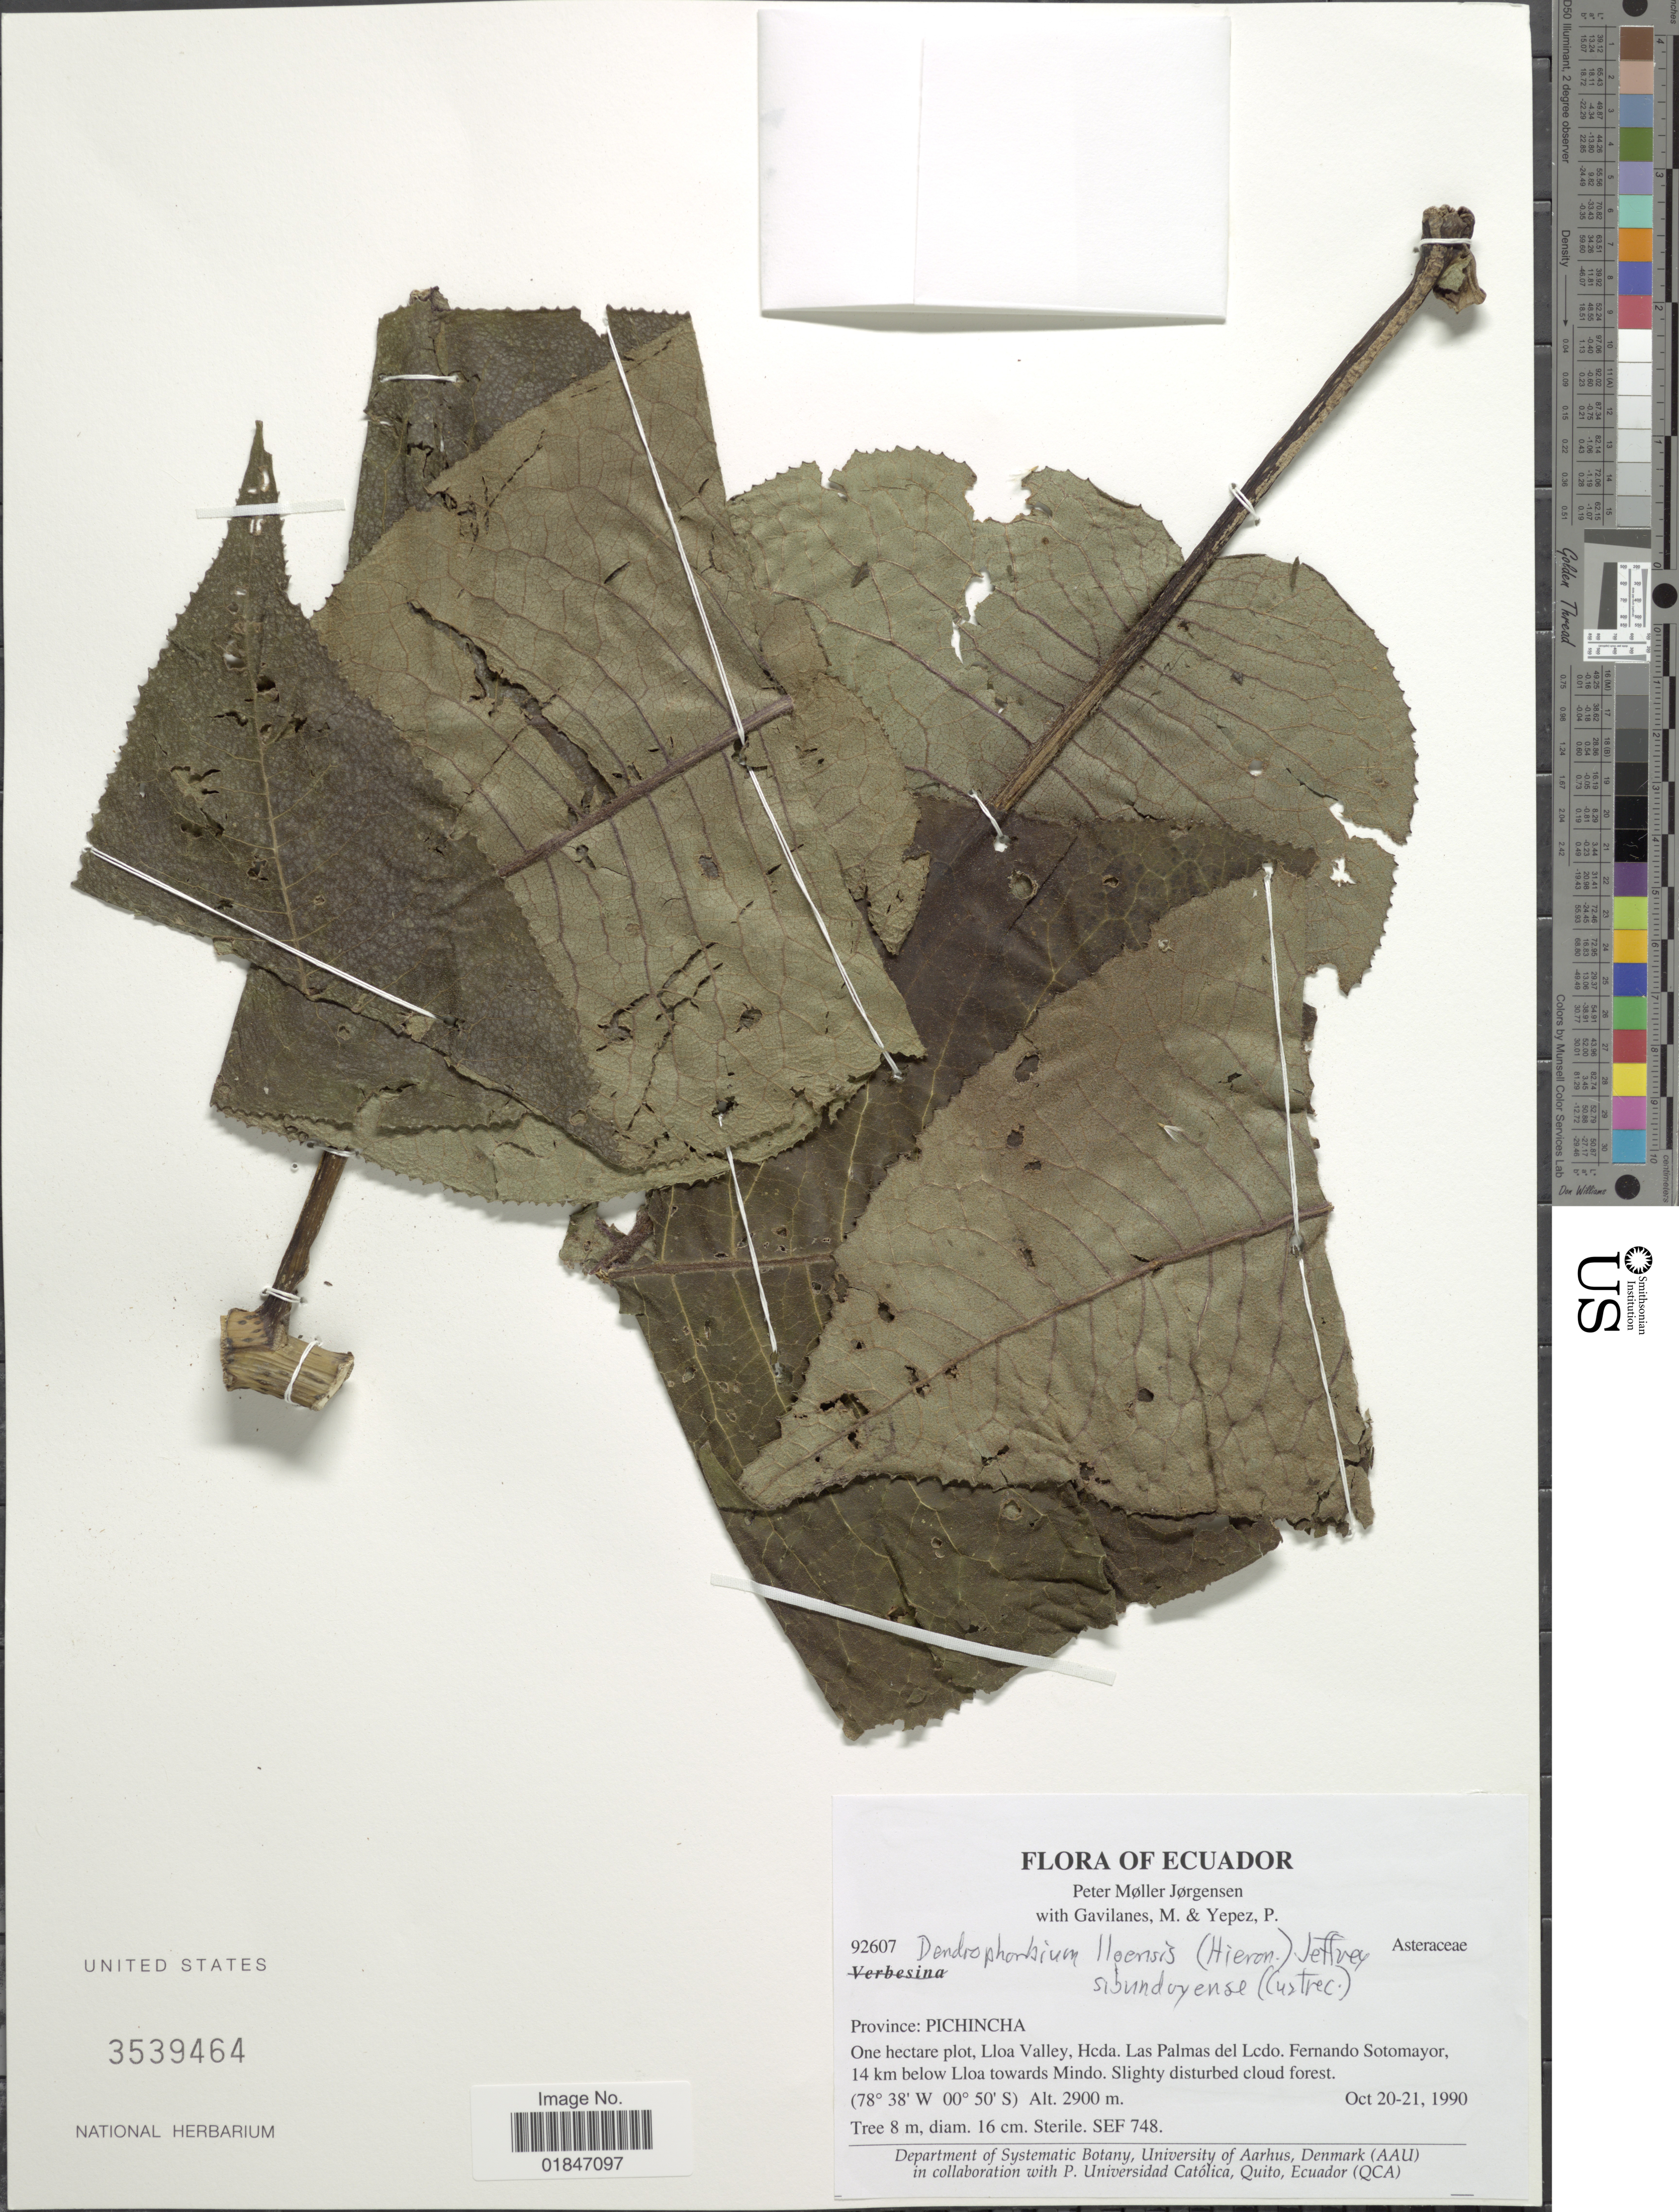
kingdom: Plantae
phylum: Tracheophyta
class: Magnoliopsida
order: Asterales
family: Asteraceae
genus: Dendrophorbium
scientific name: Dendrophorbium sibundoyense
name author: (Cuatrec.) C. Jeffrey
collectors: P. M. Jørgensen, M. Gavilanes & P. Yépez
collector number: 92607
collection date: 1990-10-20/1990-10-21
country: Ecuador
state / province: Pichincha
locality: Province: Pichincha. One hectare plot, Lloa Valley, Hcda. Las Palmas del Lcdo. Fernando Sotomayor, 14 km below Lloa towards Mindo.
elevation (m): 2900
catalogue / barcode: US 3539464